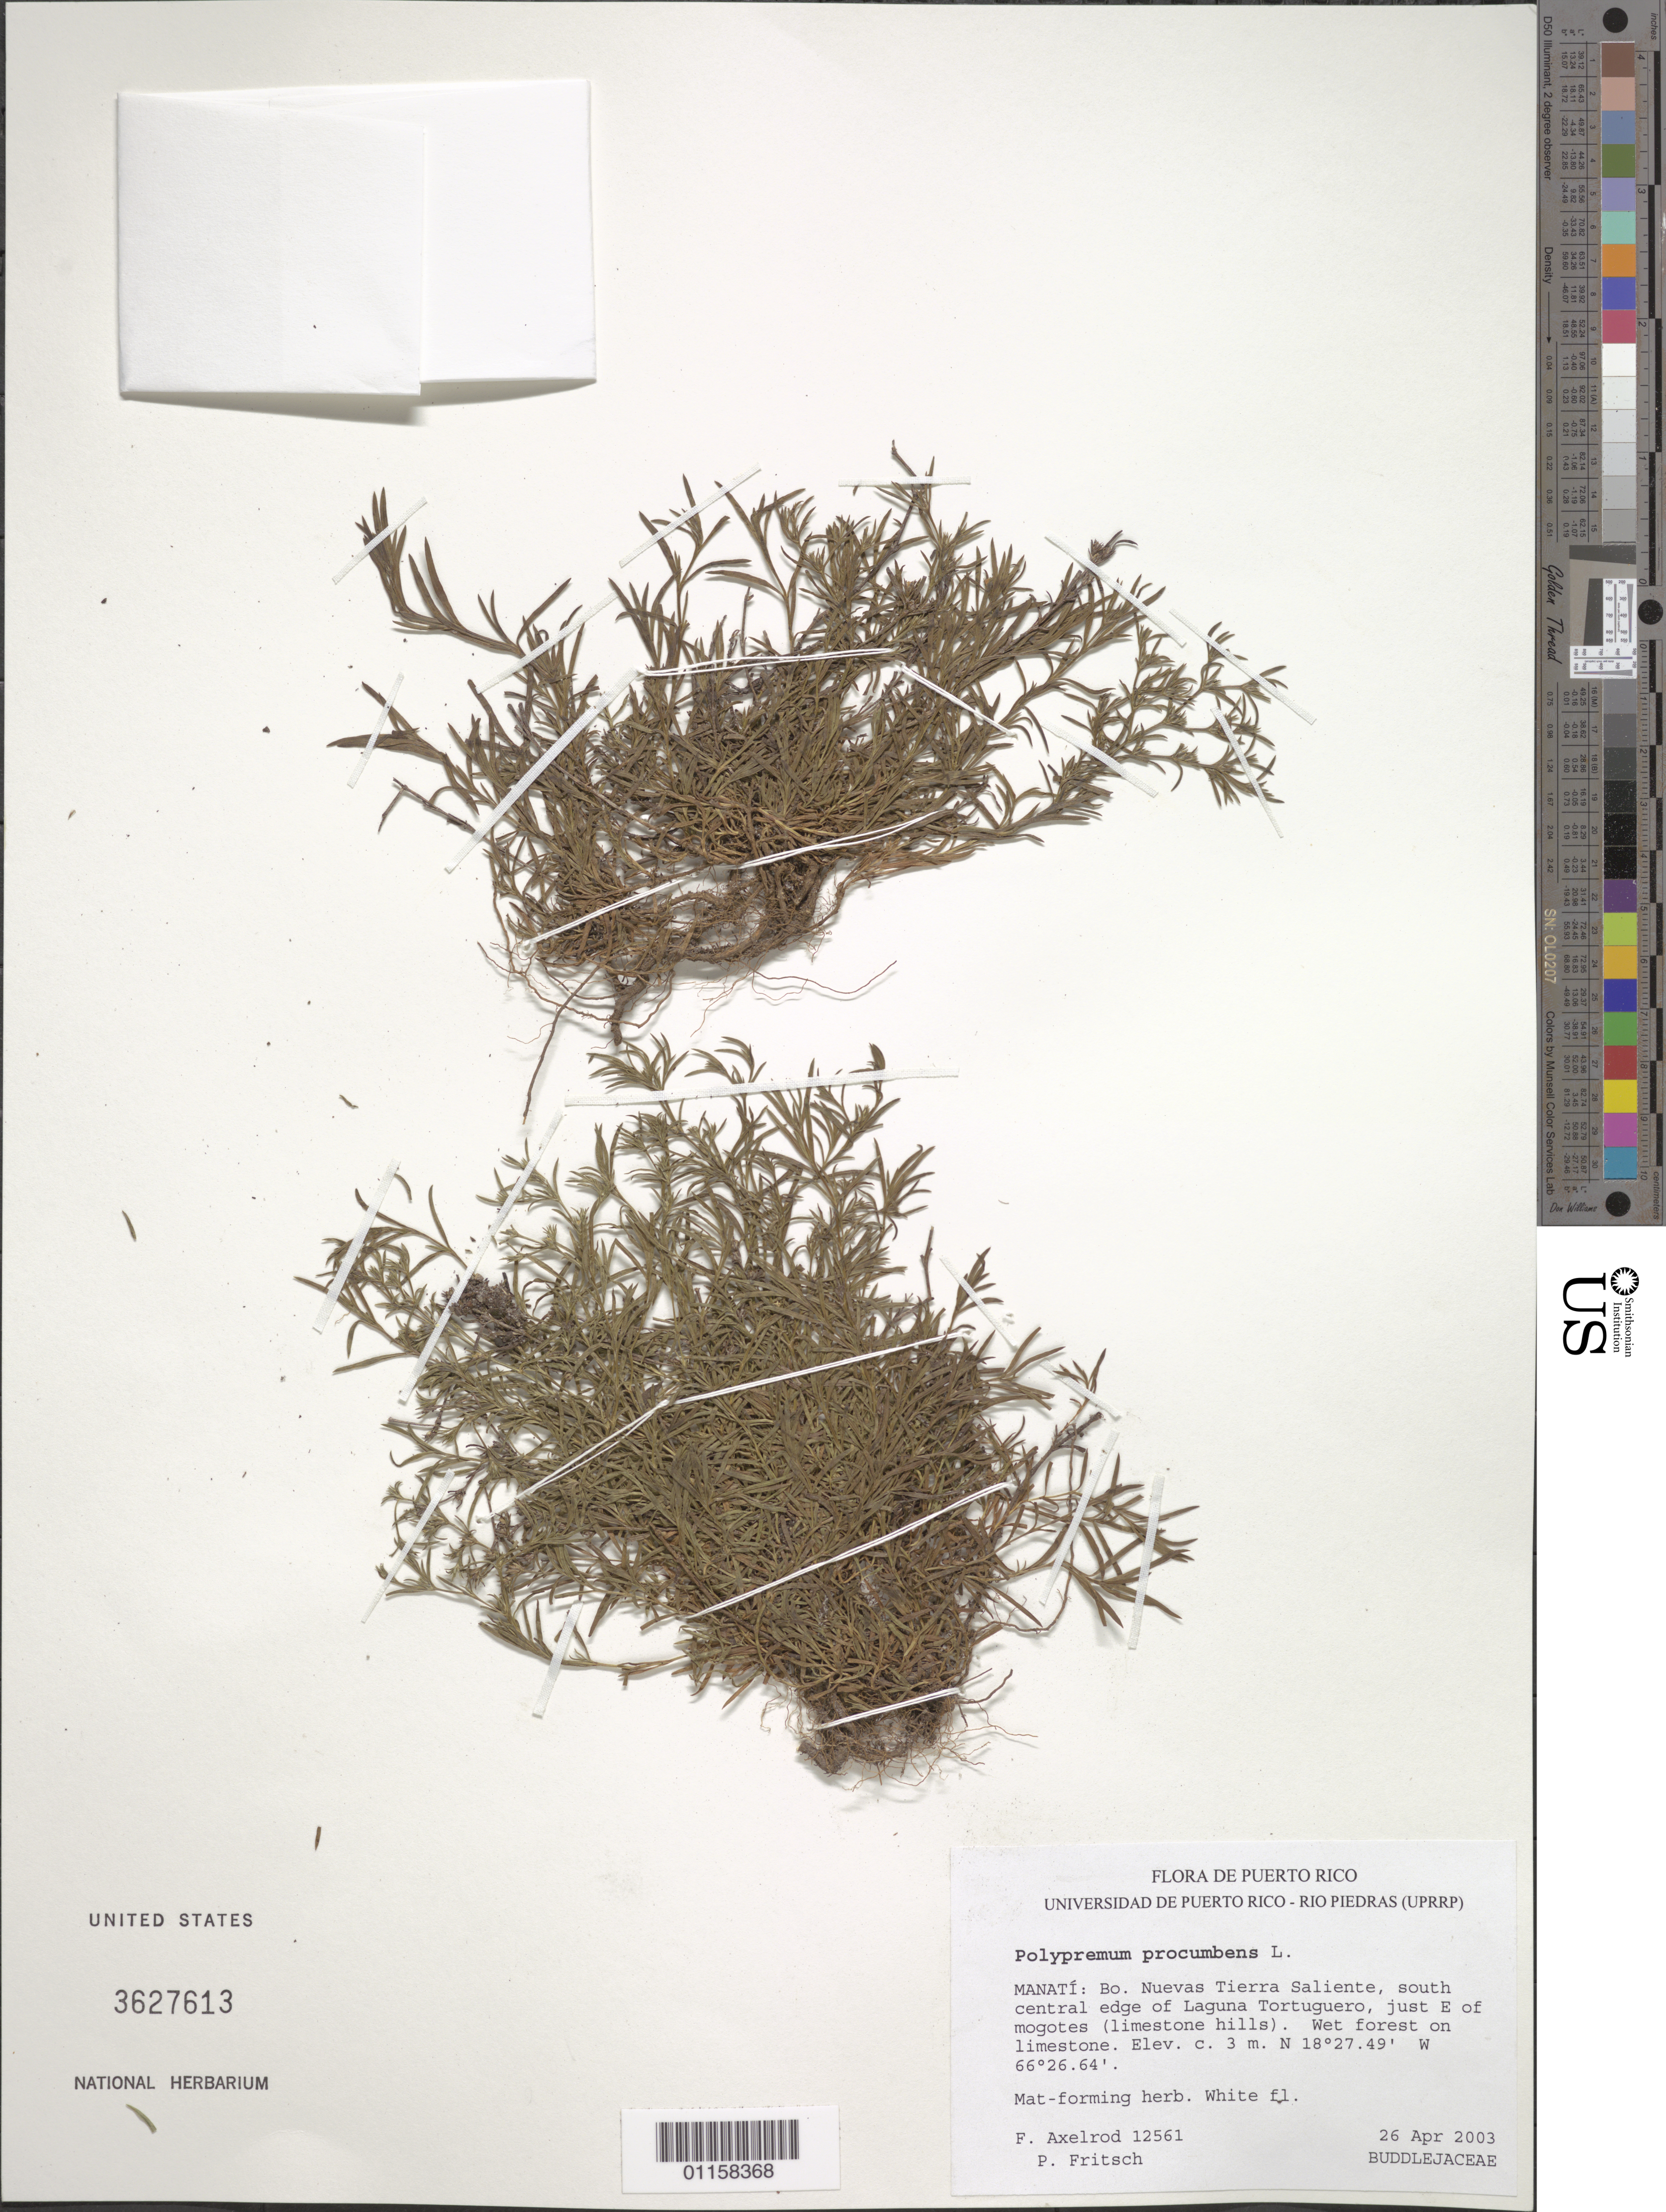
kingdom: Plantae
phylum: Tracheophyta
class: Magnoliopsida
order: Lamiales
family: Tetrachondraceae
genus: Polypremum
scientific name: Polypremum procumbens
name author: L.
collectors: F. S. Axelrod & P. W. Fritsch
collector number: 12561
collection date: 2003-04-26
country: Puerto Rico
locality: Manatí. Bo. Nuevas Tierra Saliente, south central edge of Laguna Tortuguero, just E of mogotes.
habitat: Wet forest on limestone.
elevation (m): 3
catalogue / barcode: US 3627613